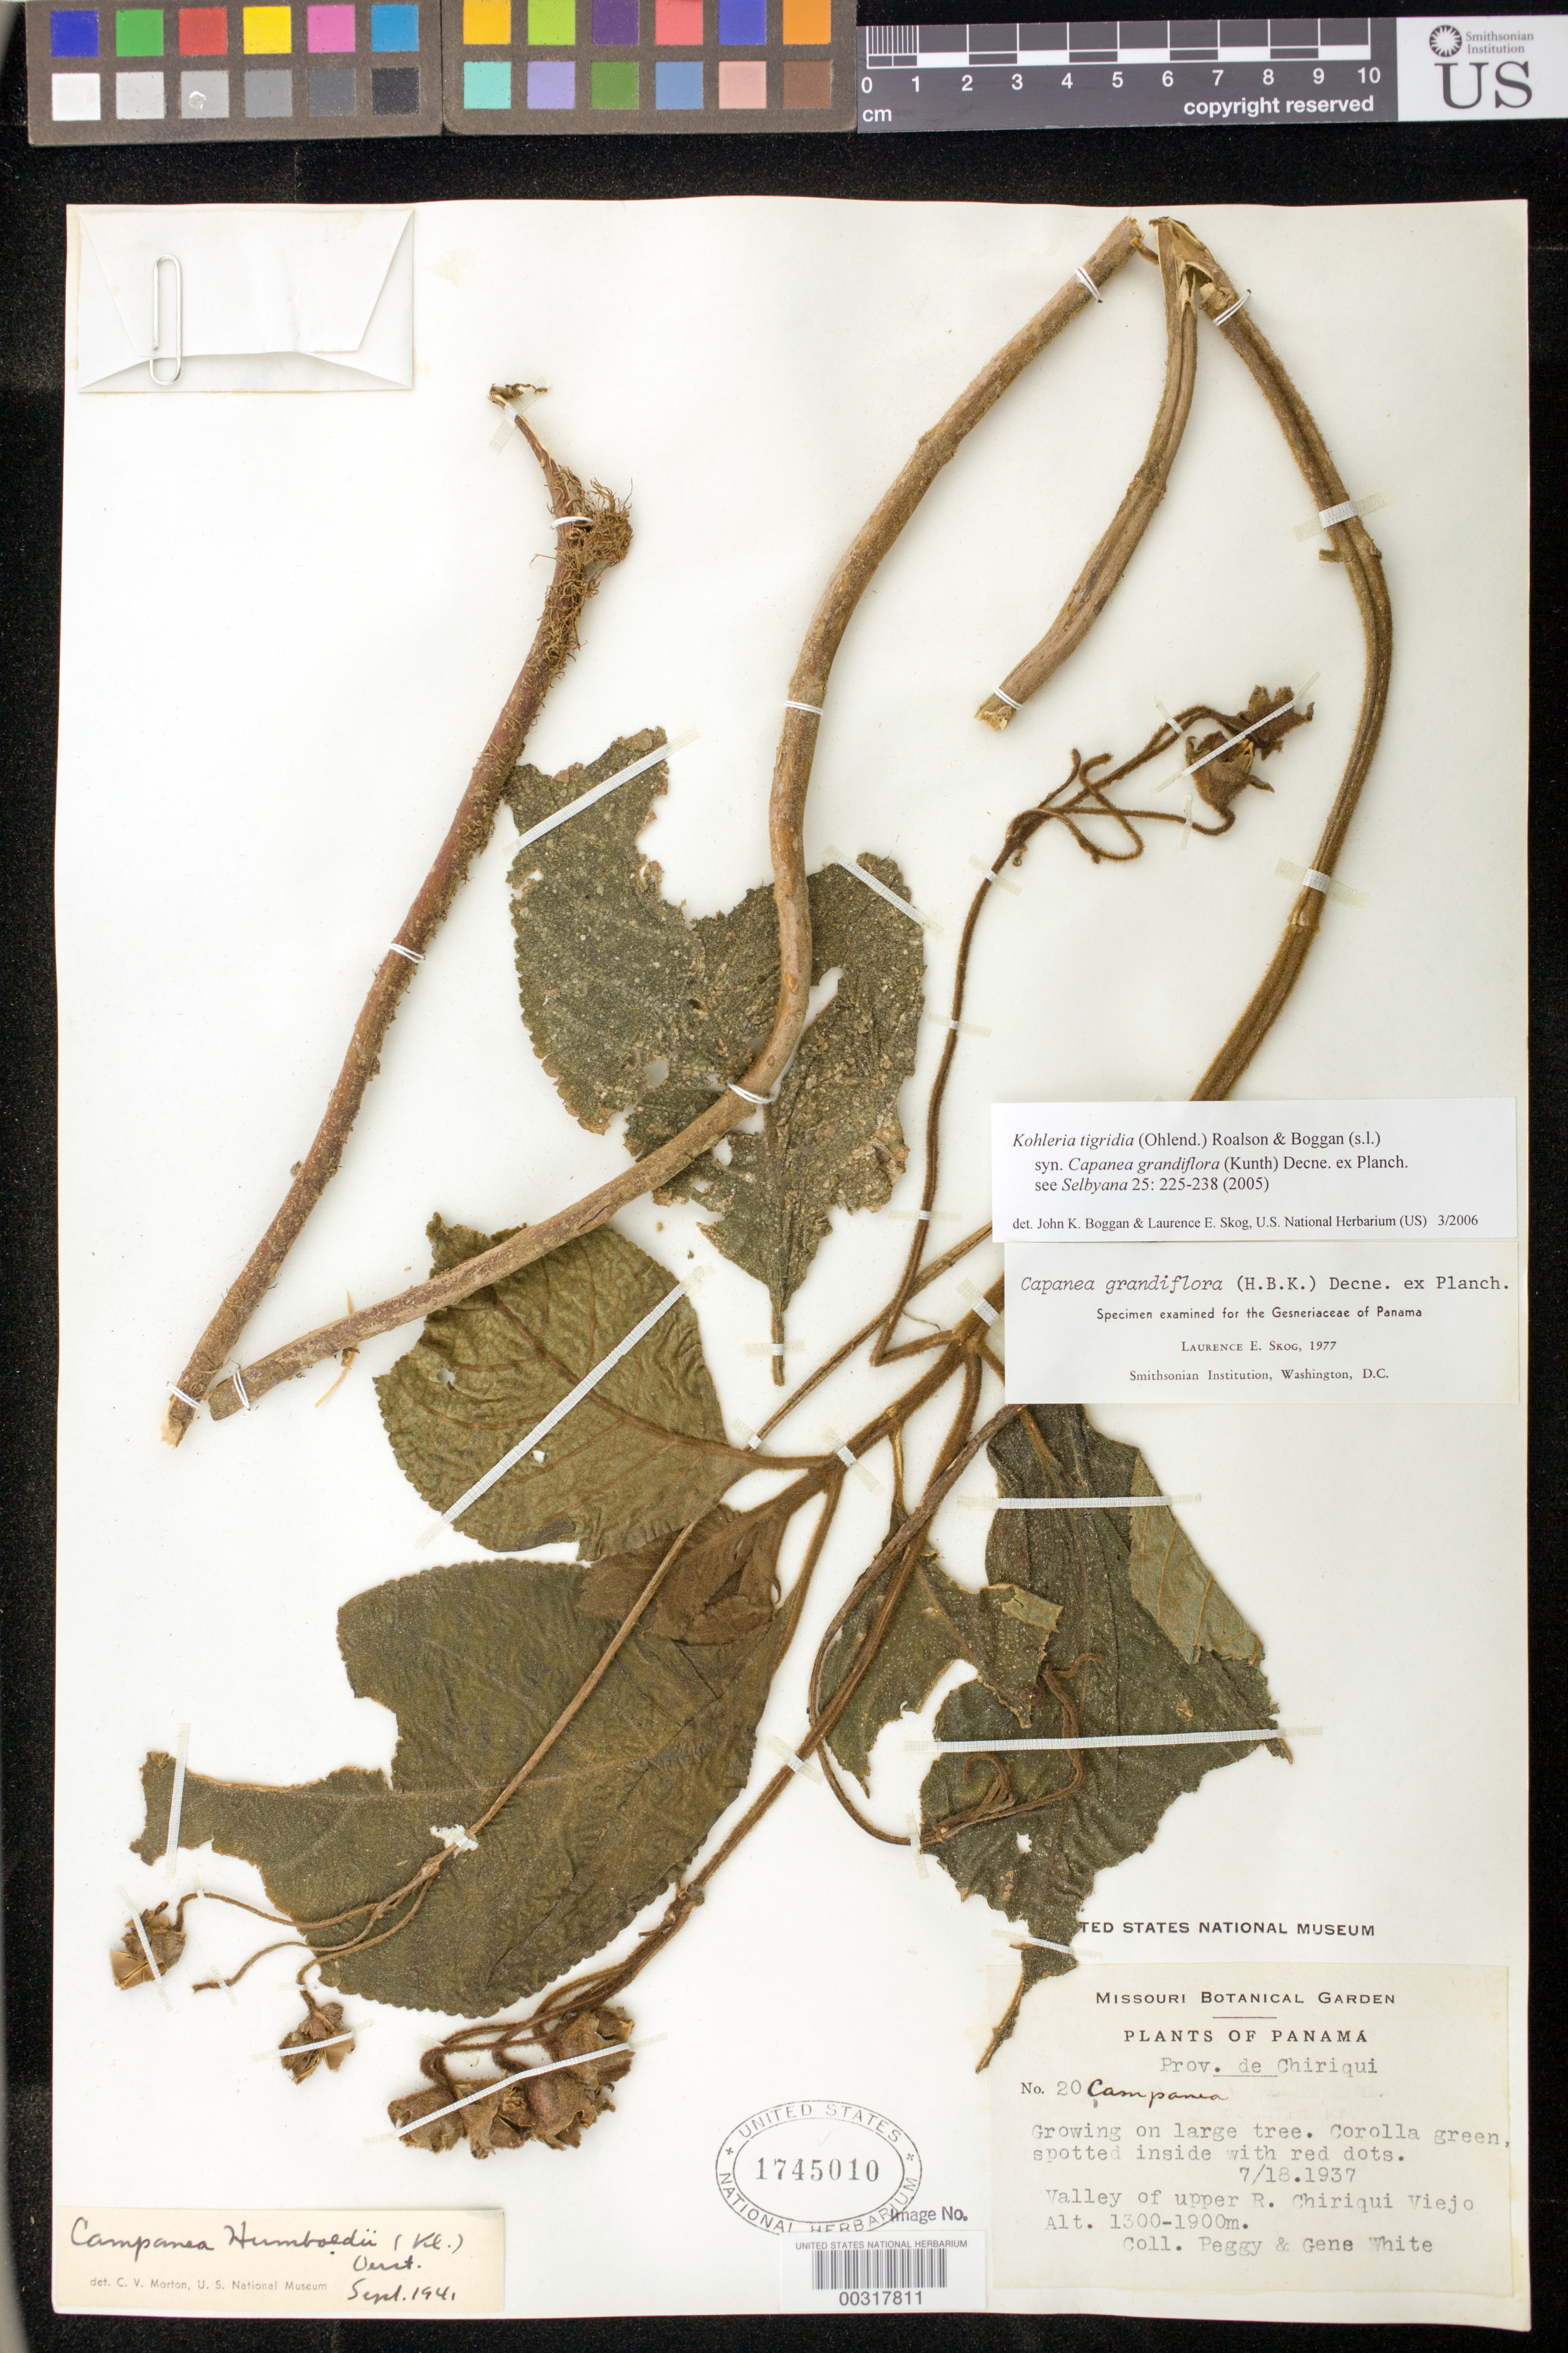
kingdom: Plantae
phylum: Tracheophyta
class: Magnoliopsida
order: Lamiales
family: Gesneriaceae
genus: Kohleria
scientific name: Kohleria tigridia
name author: (Ohlend.) Roalson & Boggan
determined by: Boggan, J. K.; Skog, L. E.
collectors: P. White & G. White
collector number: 20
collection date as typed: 18 Jul 1937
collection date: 1937-07-18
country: Panama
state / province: Chiriquí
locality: Valley of upper R. Chiriqui Viejo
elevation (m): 1300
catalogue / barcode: US 1745010